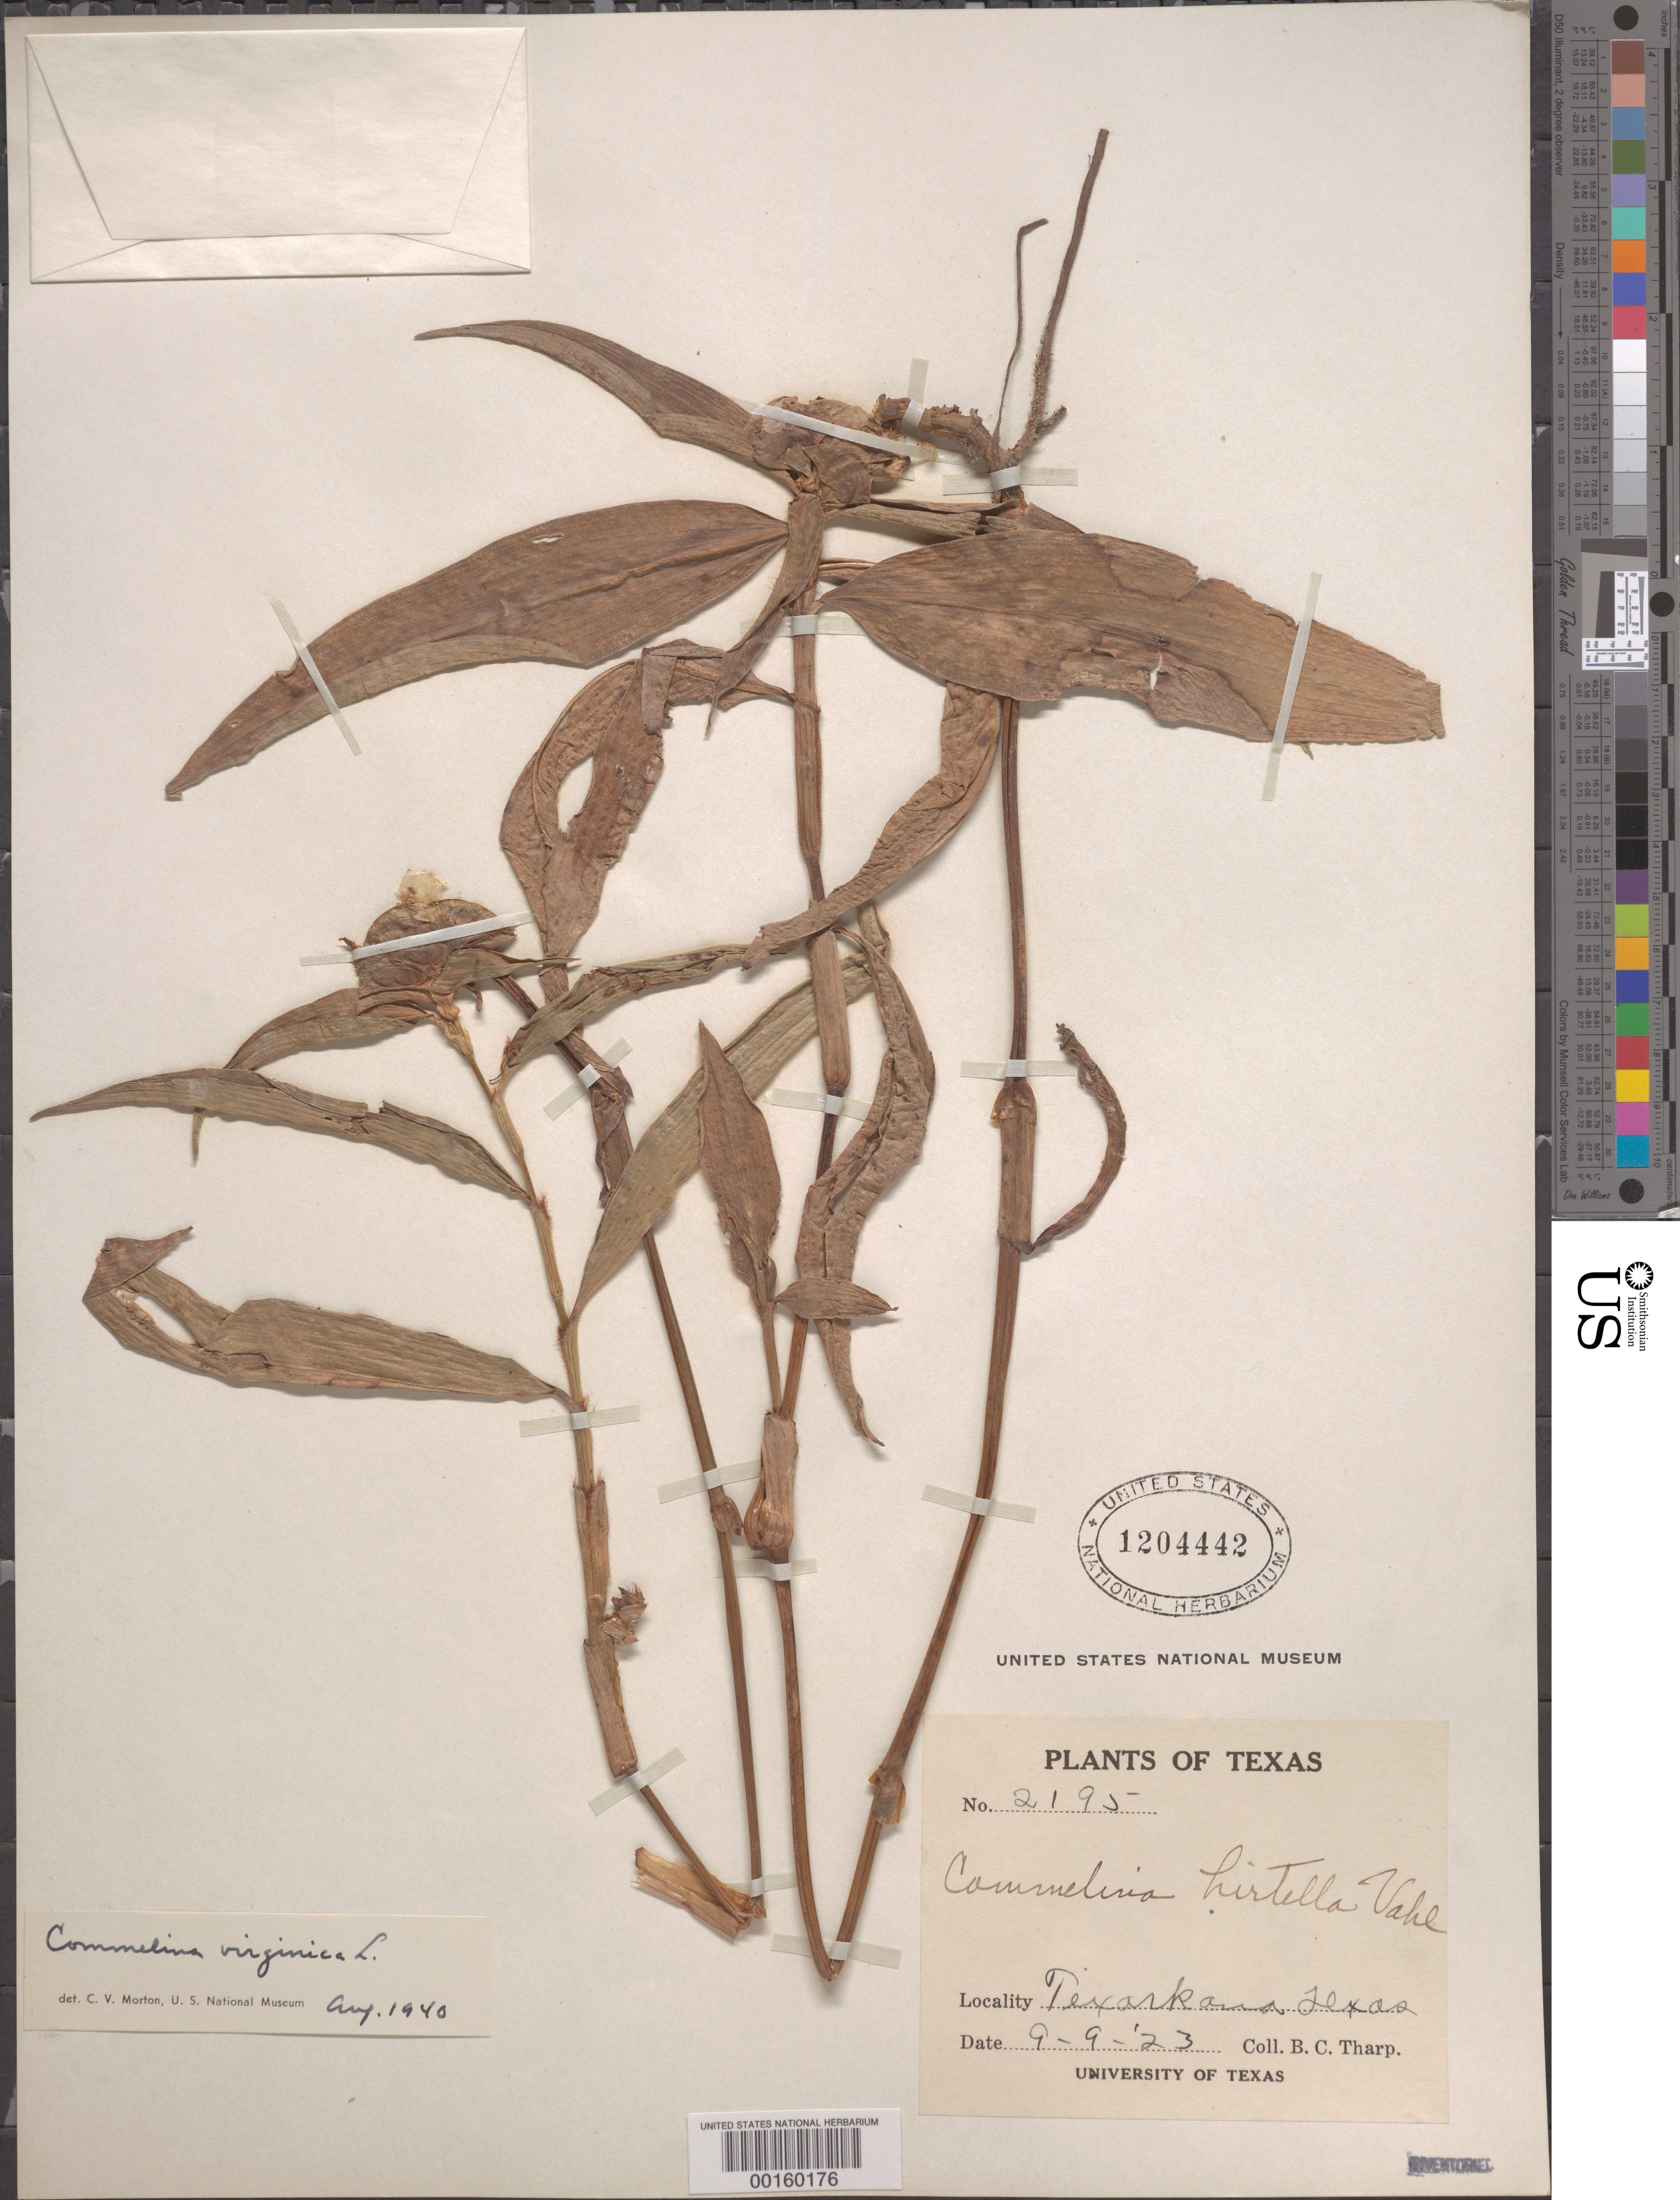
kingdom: Plantae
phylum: Tracheophyta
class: Liliopsida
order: Commelinales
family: Commelinaceae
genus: Commelina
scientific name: Commelina virginica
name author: L.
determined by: Morton, C. V.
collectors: B. C. Tharp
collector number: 2195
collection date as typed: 09 Sep 1923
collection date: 1923-09-09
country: United States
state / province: Texas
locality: Texarkana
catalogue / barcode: US 1204442